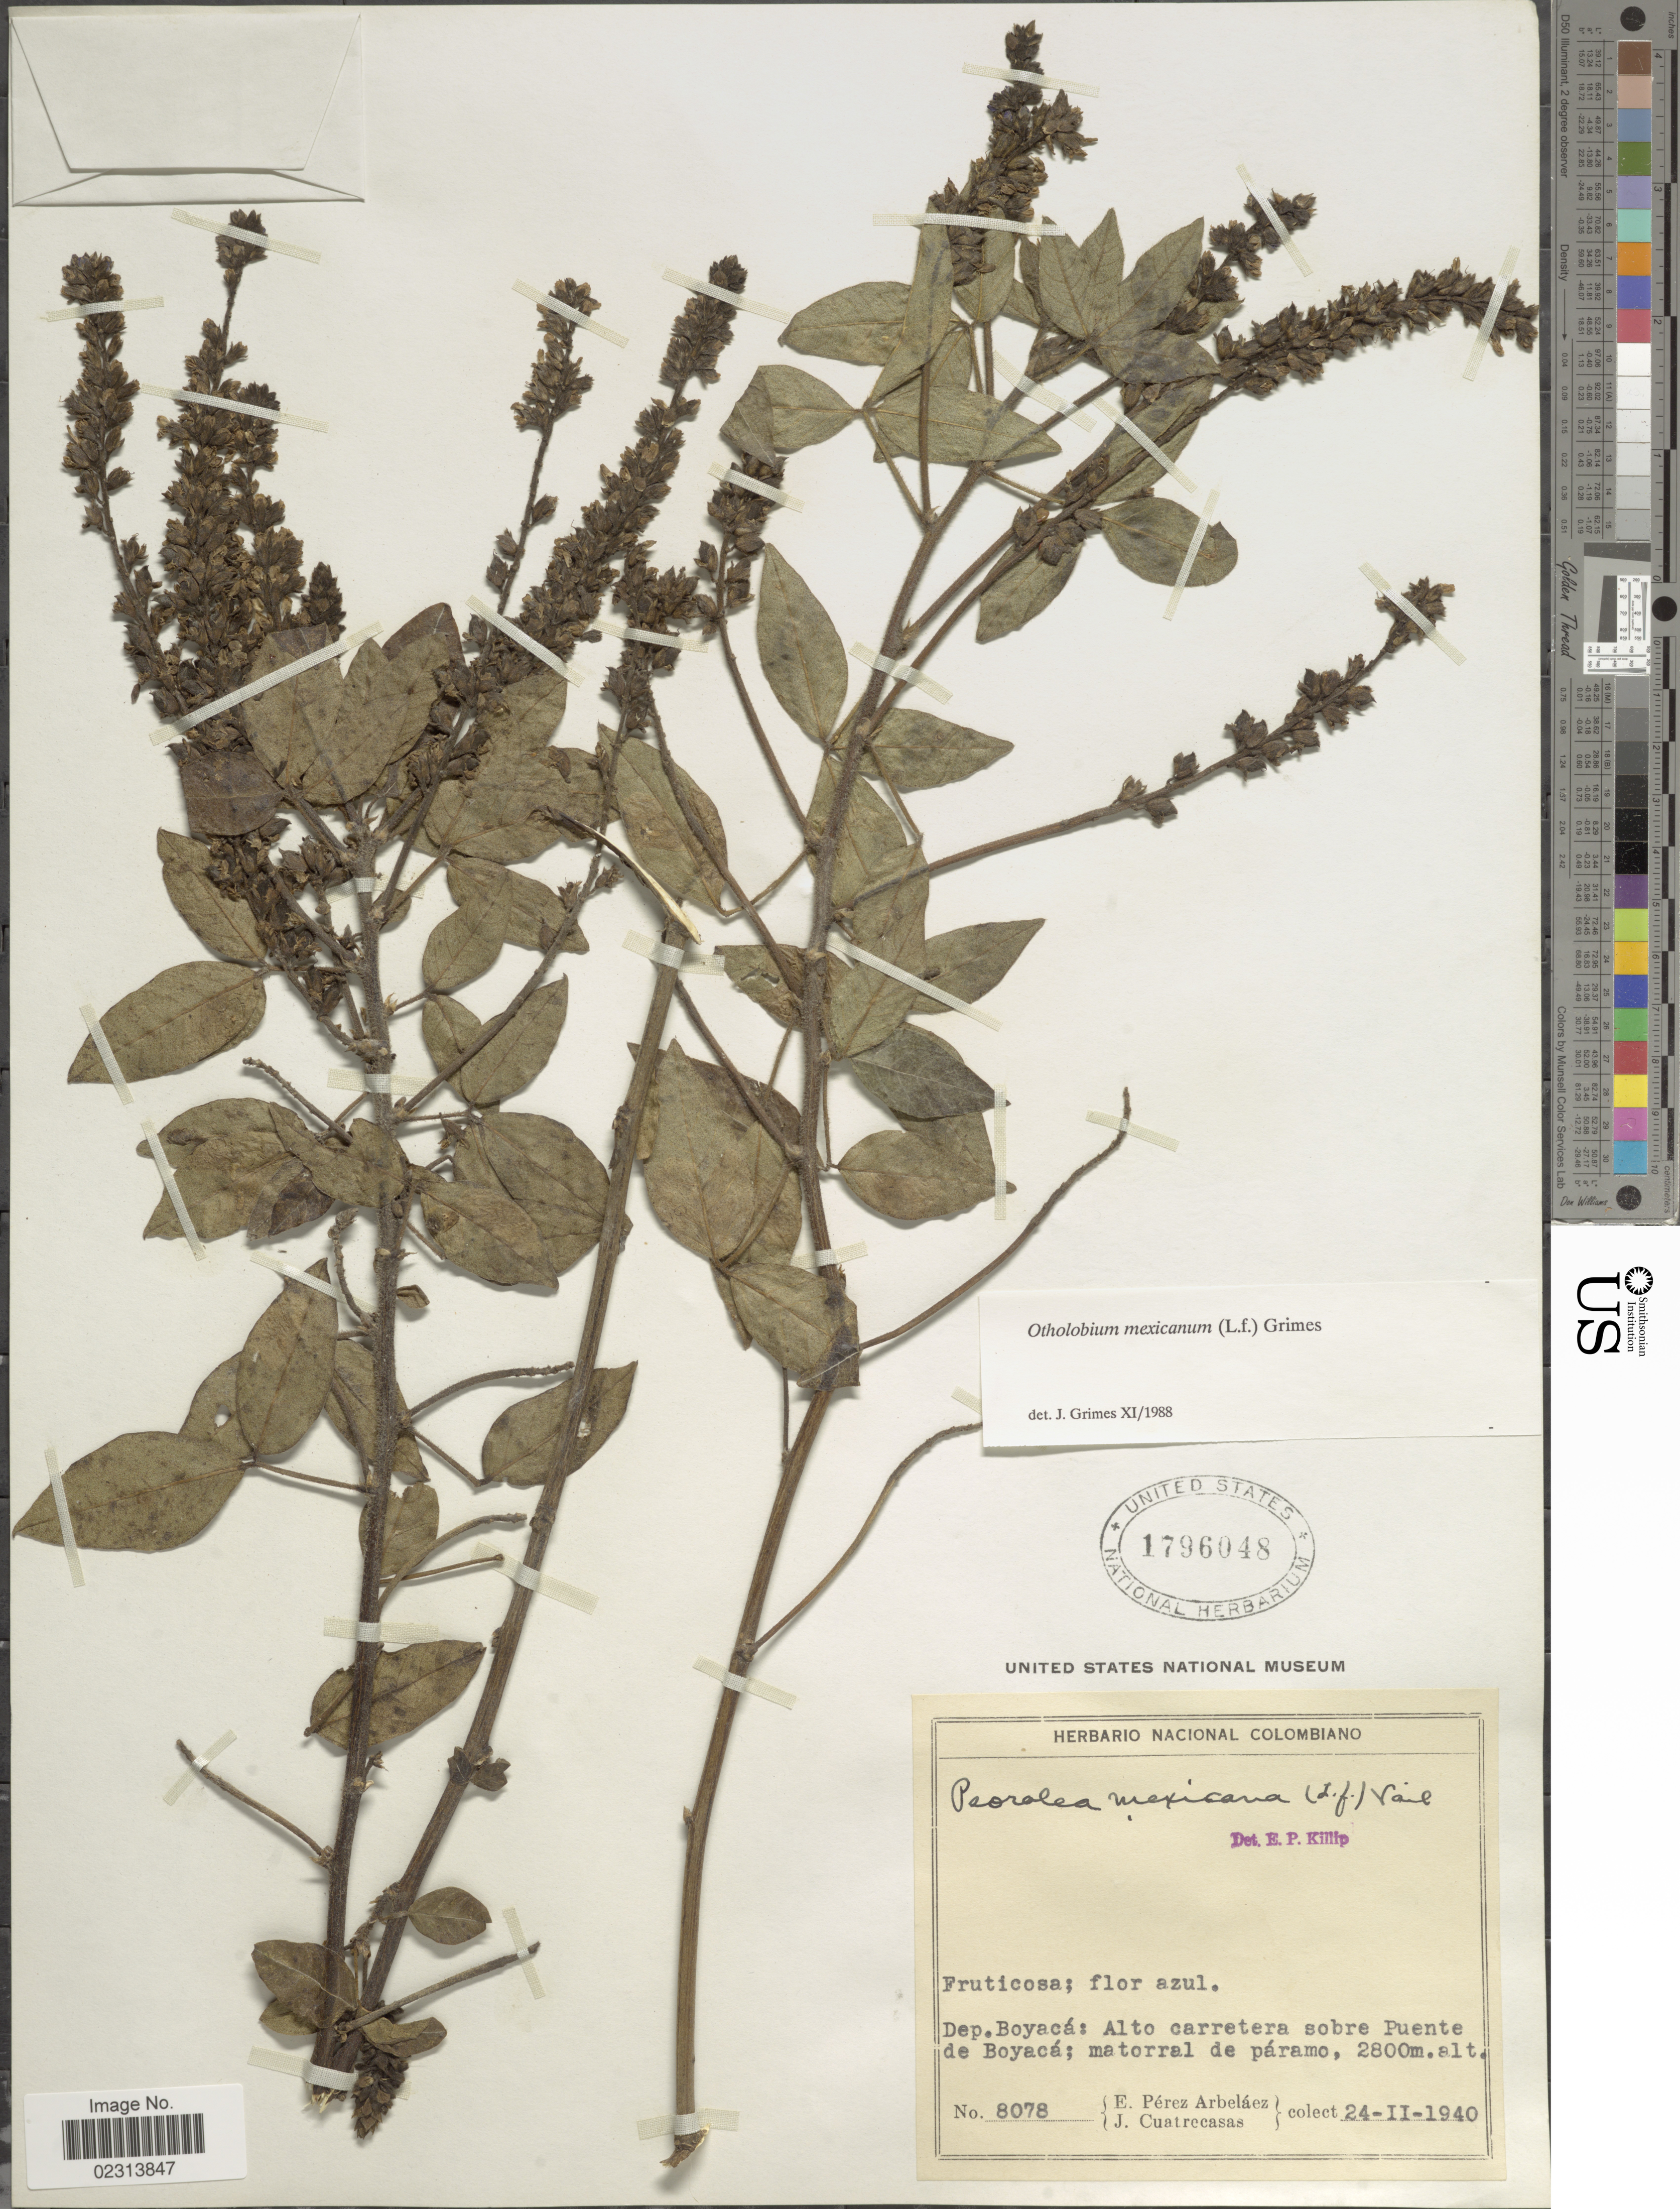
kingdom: Plantae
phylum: Tracheophyta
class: Magnoliopsida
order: Fabales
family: Fabaceae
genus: Otholobium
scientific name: Otholobium mexicanum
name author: (L. f.) J.W. Grimes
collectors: E. Pérez Arbeláez & J. Cuatrecasas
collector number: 8078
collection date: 1940-02-24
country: Colombia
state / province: Boyacá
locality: Dep. Boyaca: Alto carretera sobre Puente de Boyaca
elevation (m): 2800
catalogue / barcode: US 1796048